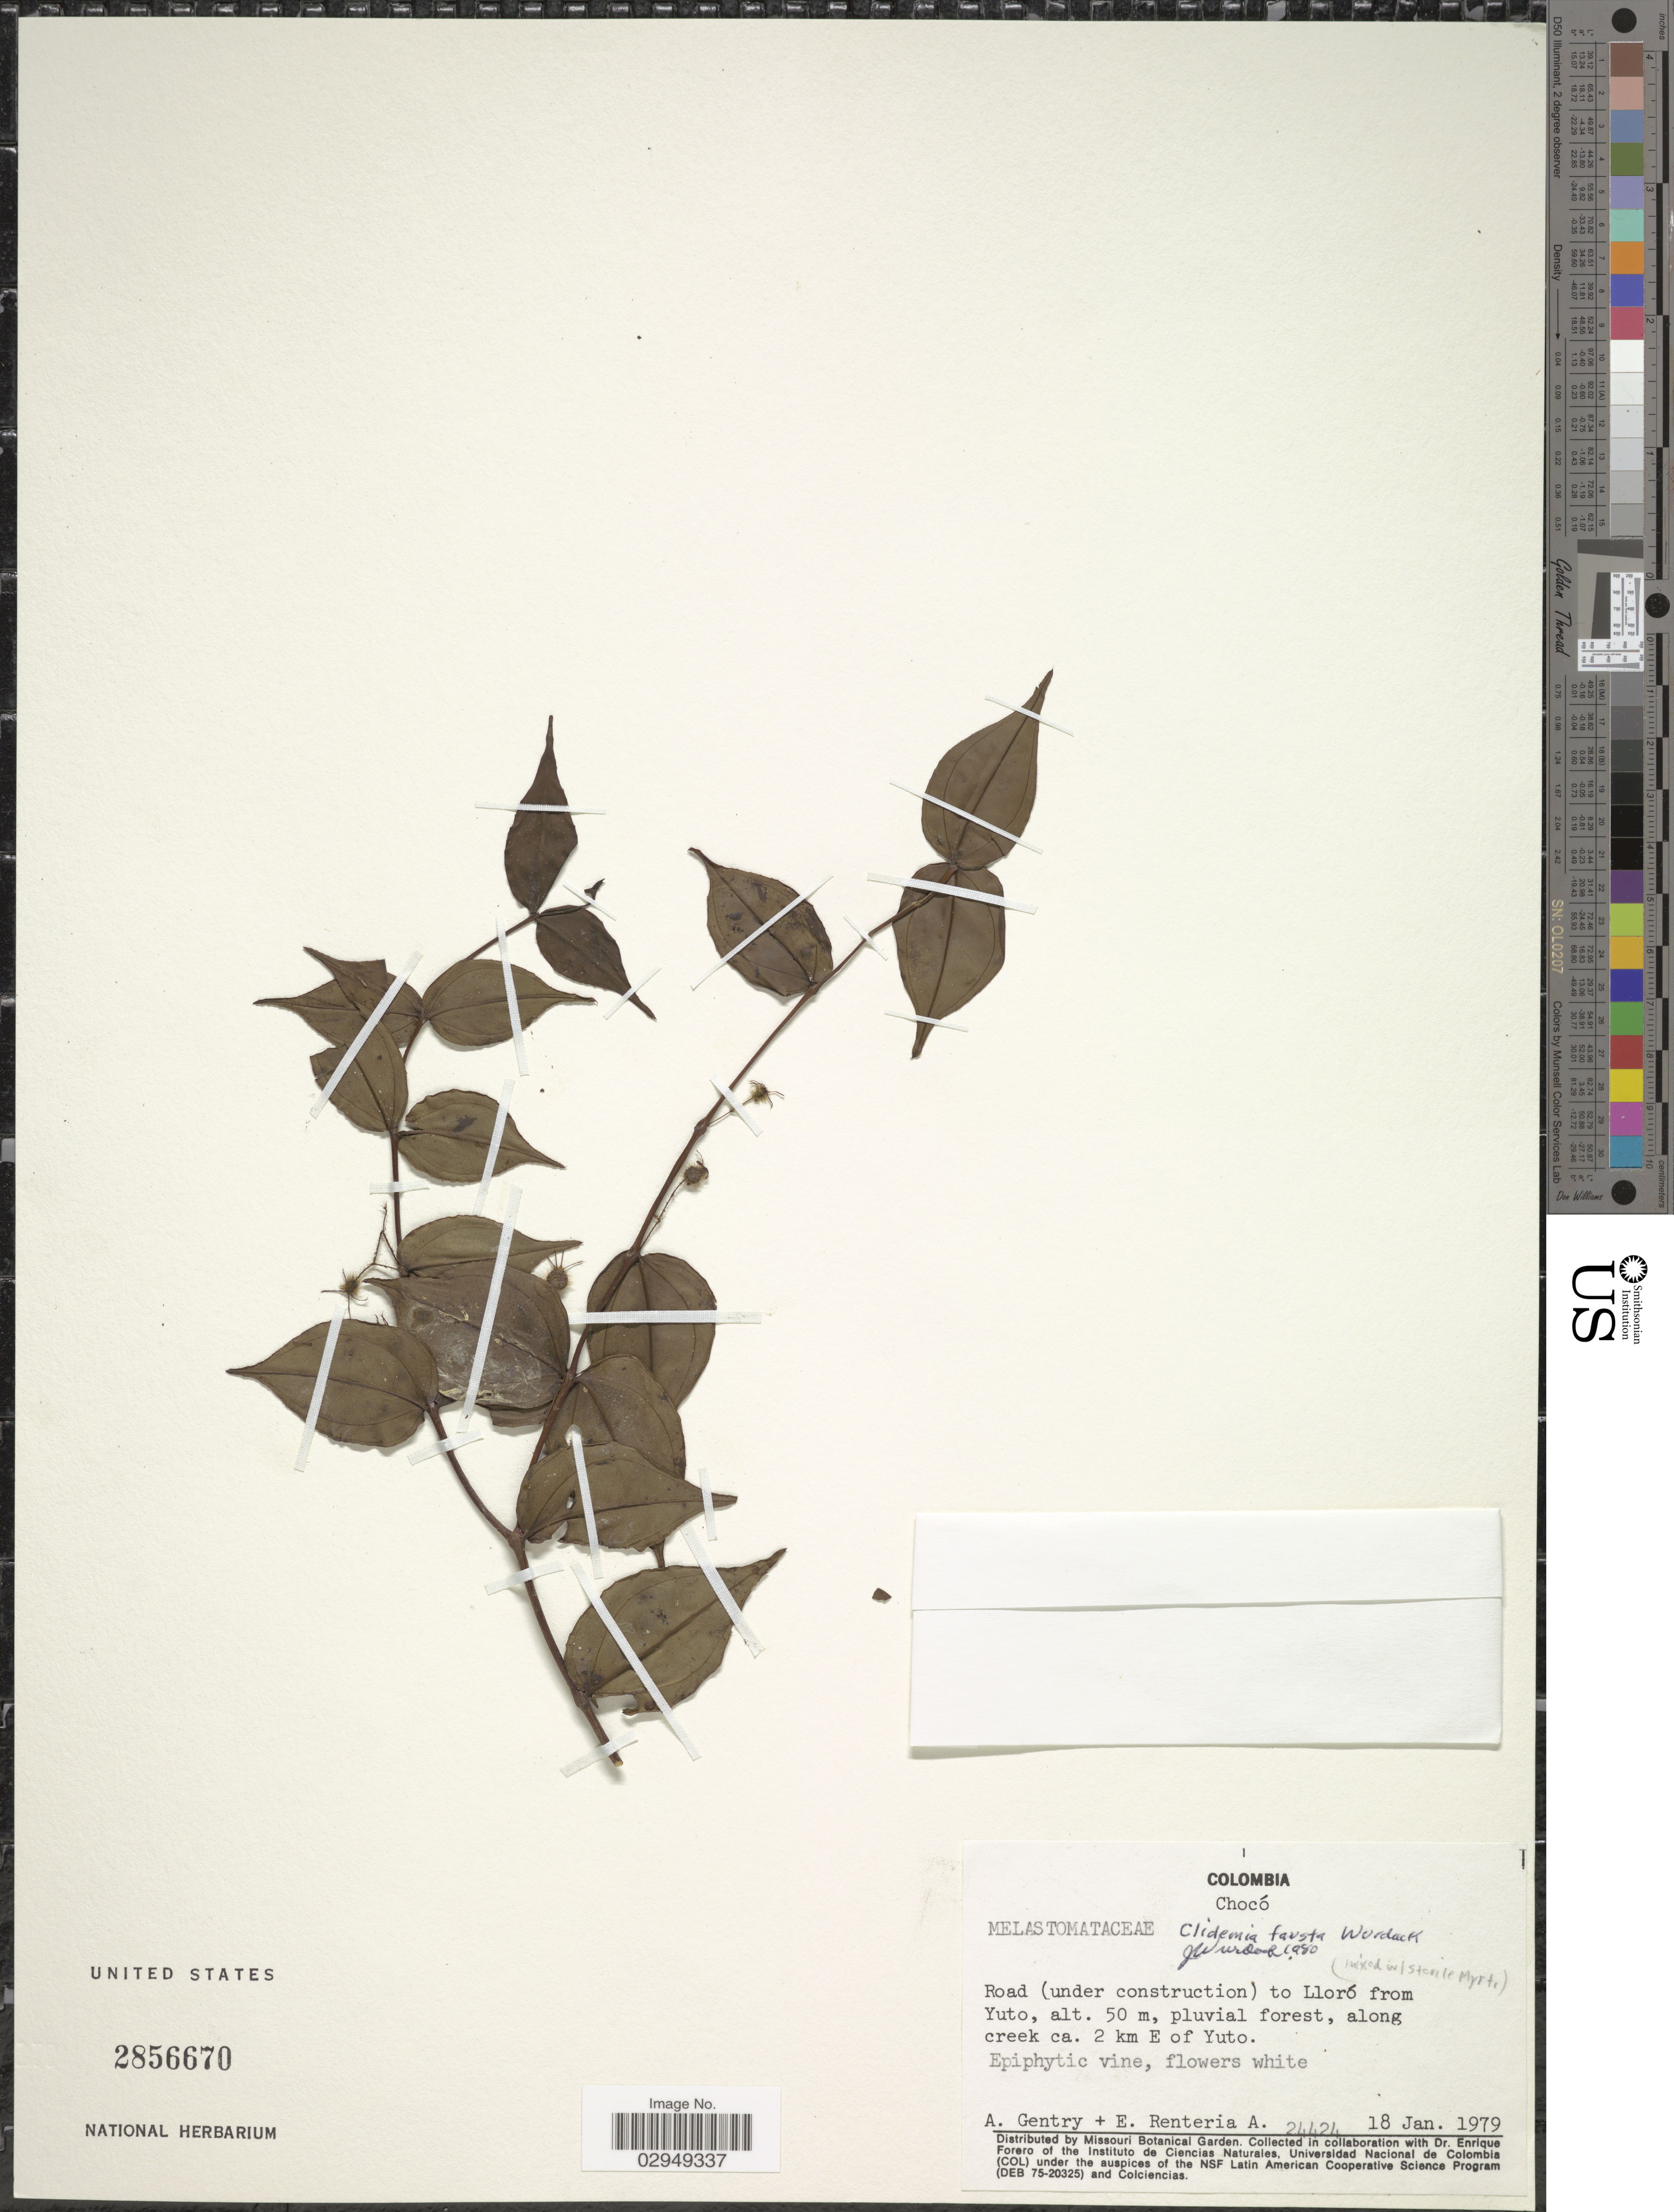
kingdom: Plantae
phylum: Tracheophyta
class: Magnoliopsida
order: Myrtales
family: Melastomataceae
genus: Clidemia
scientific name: Clidemia fausta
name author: Wurdack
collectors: A. H. Gentry & E. Renteria A.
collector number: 24424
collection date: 1979-01-18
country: Colombia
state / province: Chocó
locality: Road (under construction) to Lloró from Yuto. Along creek ca. 2 km E of Yuto.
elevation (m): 50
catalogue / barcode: US 2856670